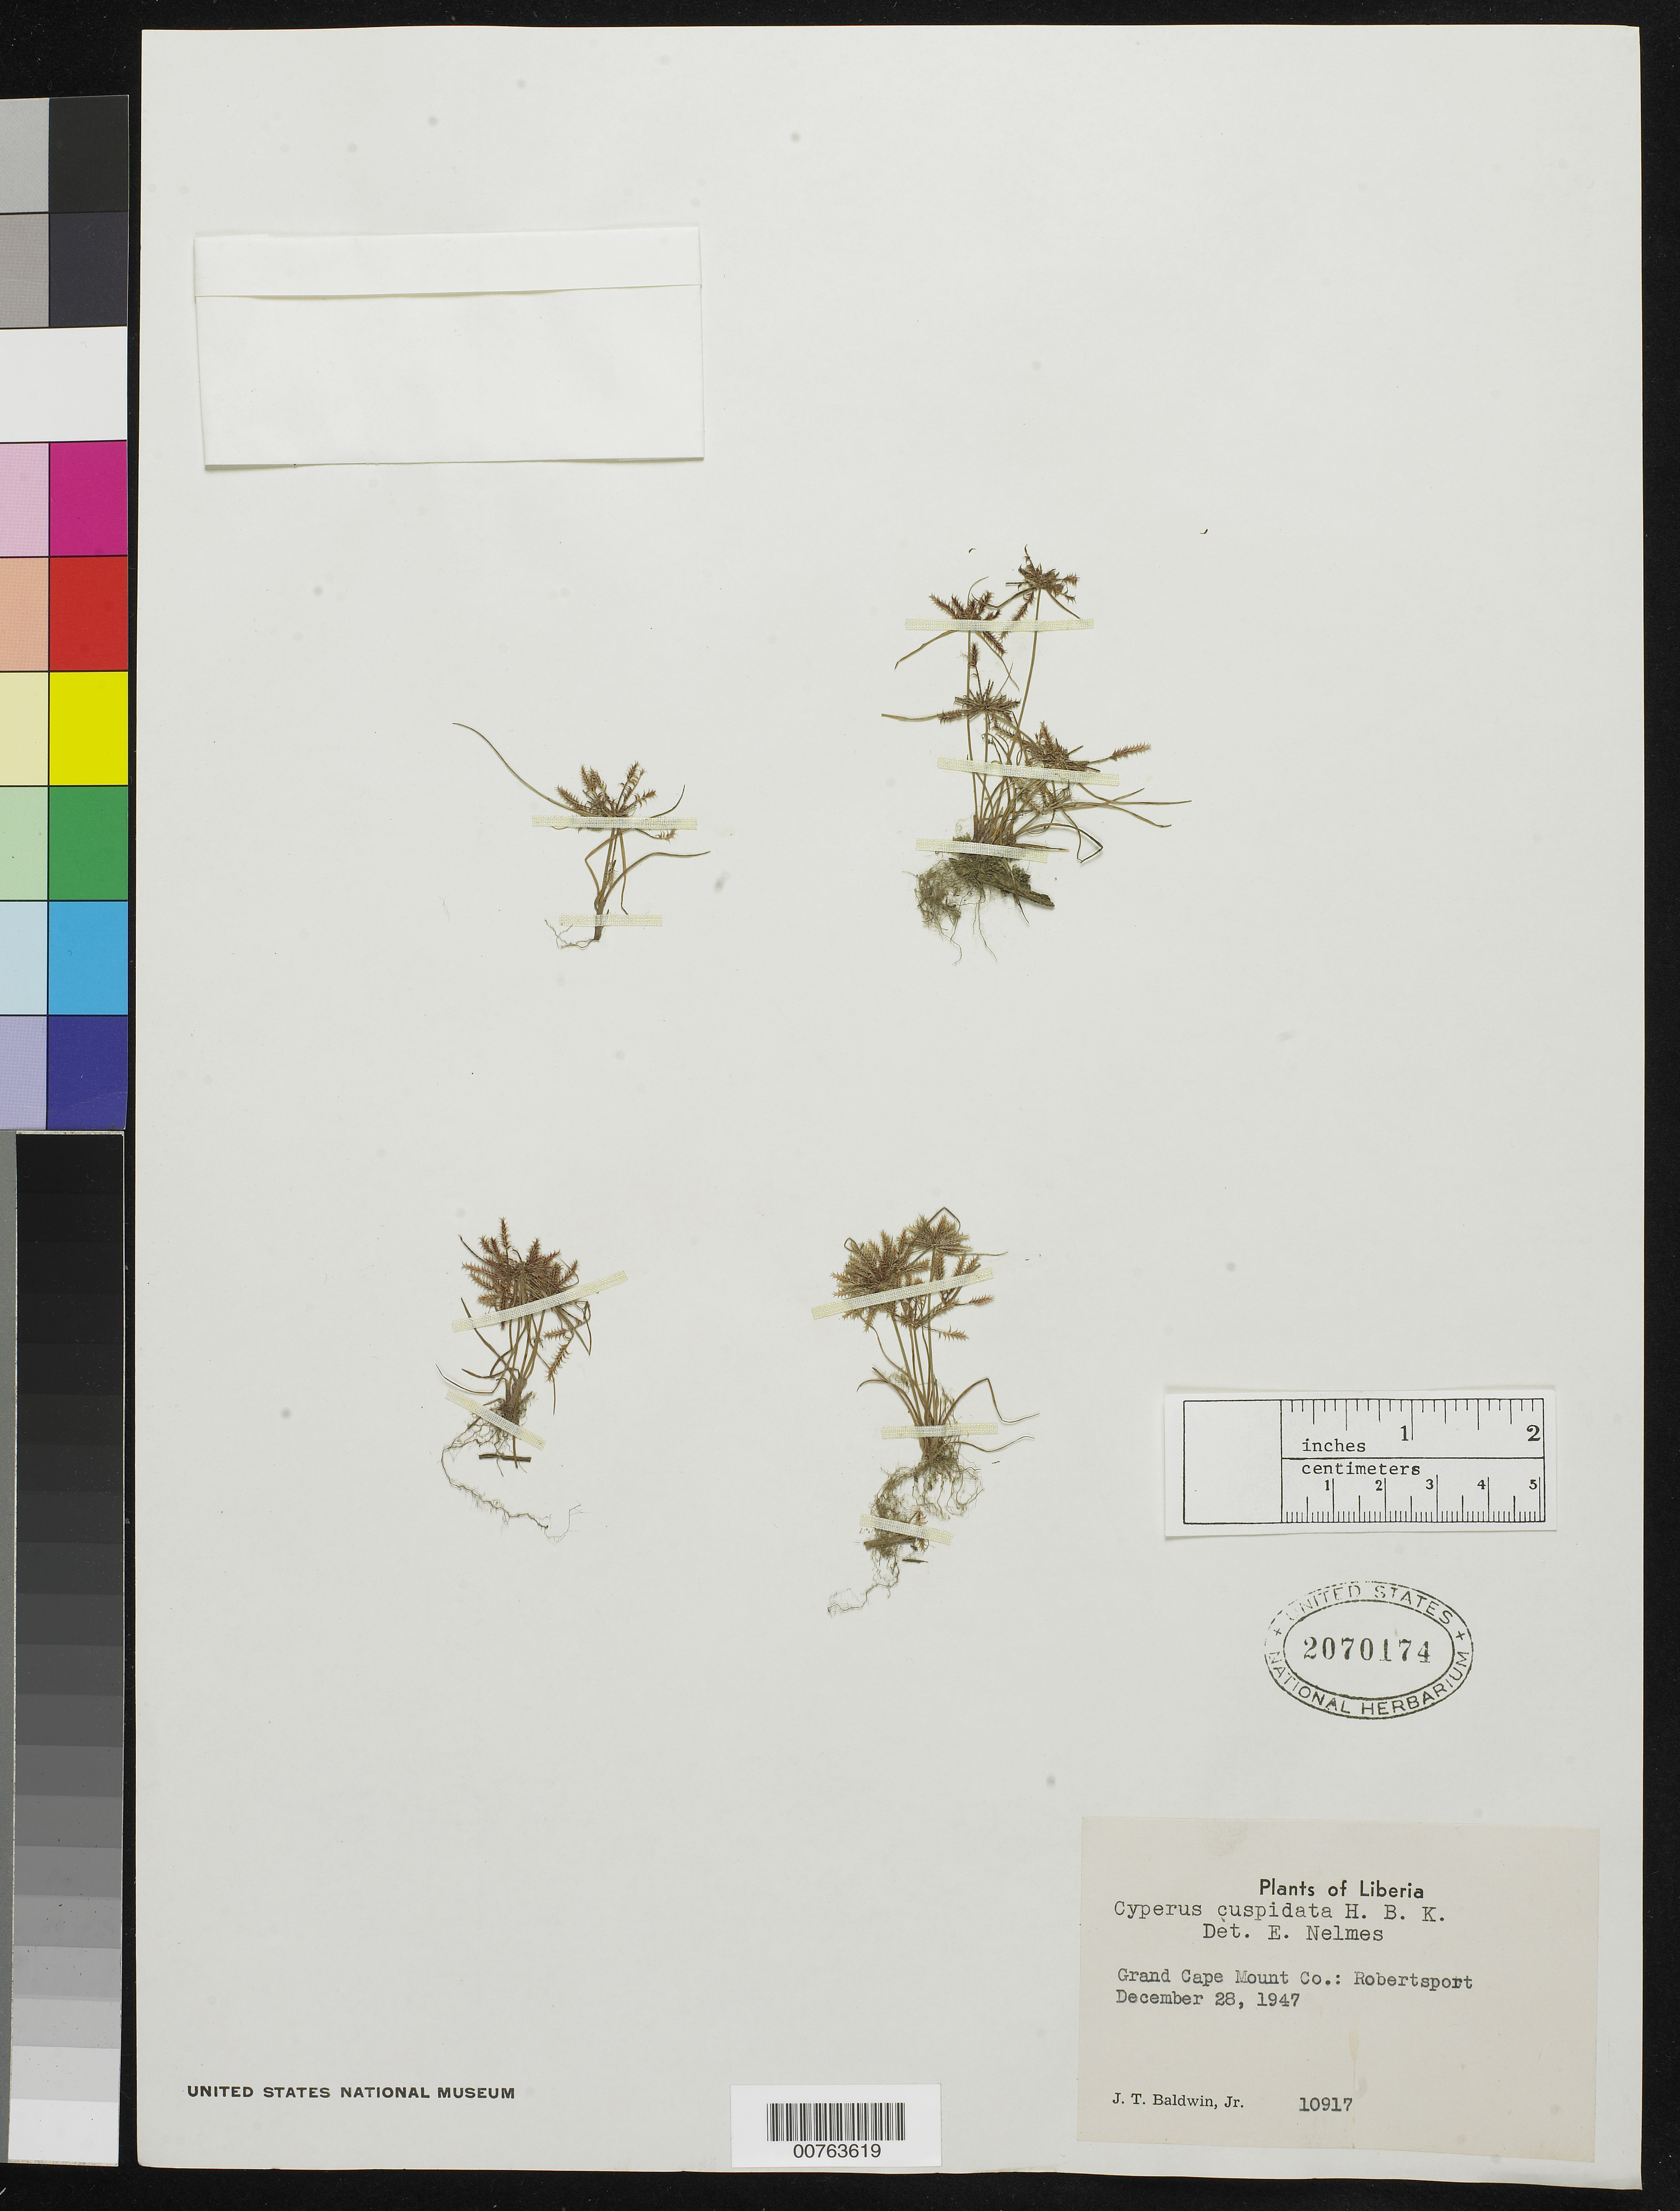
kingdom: Plantae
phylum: Tracheophyta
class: Liliopsida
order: Poales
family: Cyperaceae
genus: Cyperus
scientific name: Cyperus cuspidatus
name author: Kunth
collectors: J. T. Baldwin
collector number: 10917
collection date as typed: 28 Dec 1947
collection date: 1947-12-28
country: Liberia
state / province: Grand Cape Mount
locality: Robertsport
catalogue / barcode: US 2070174